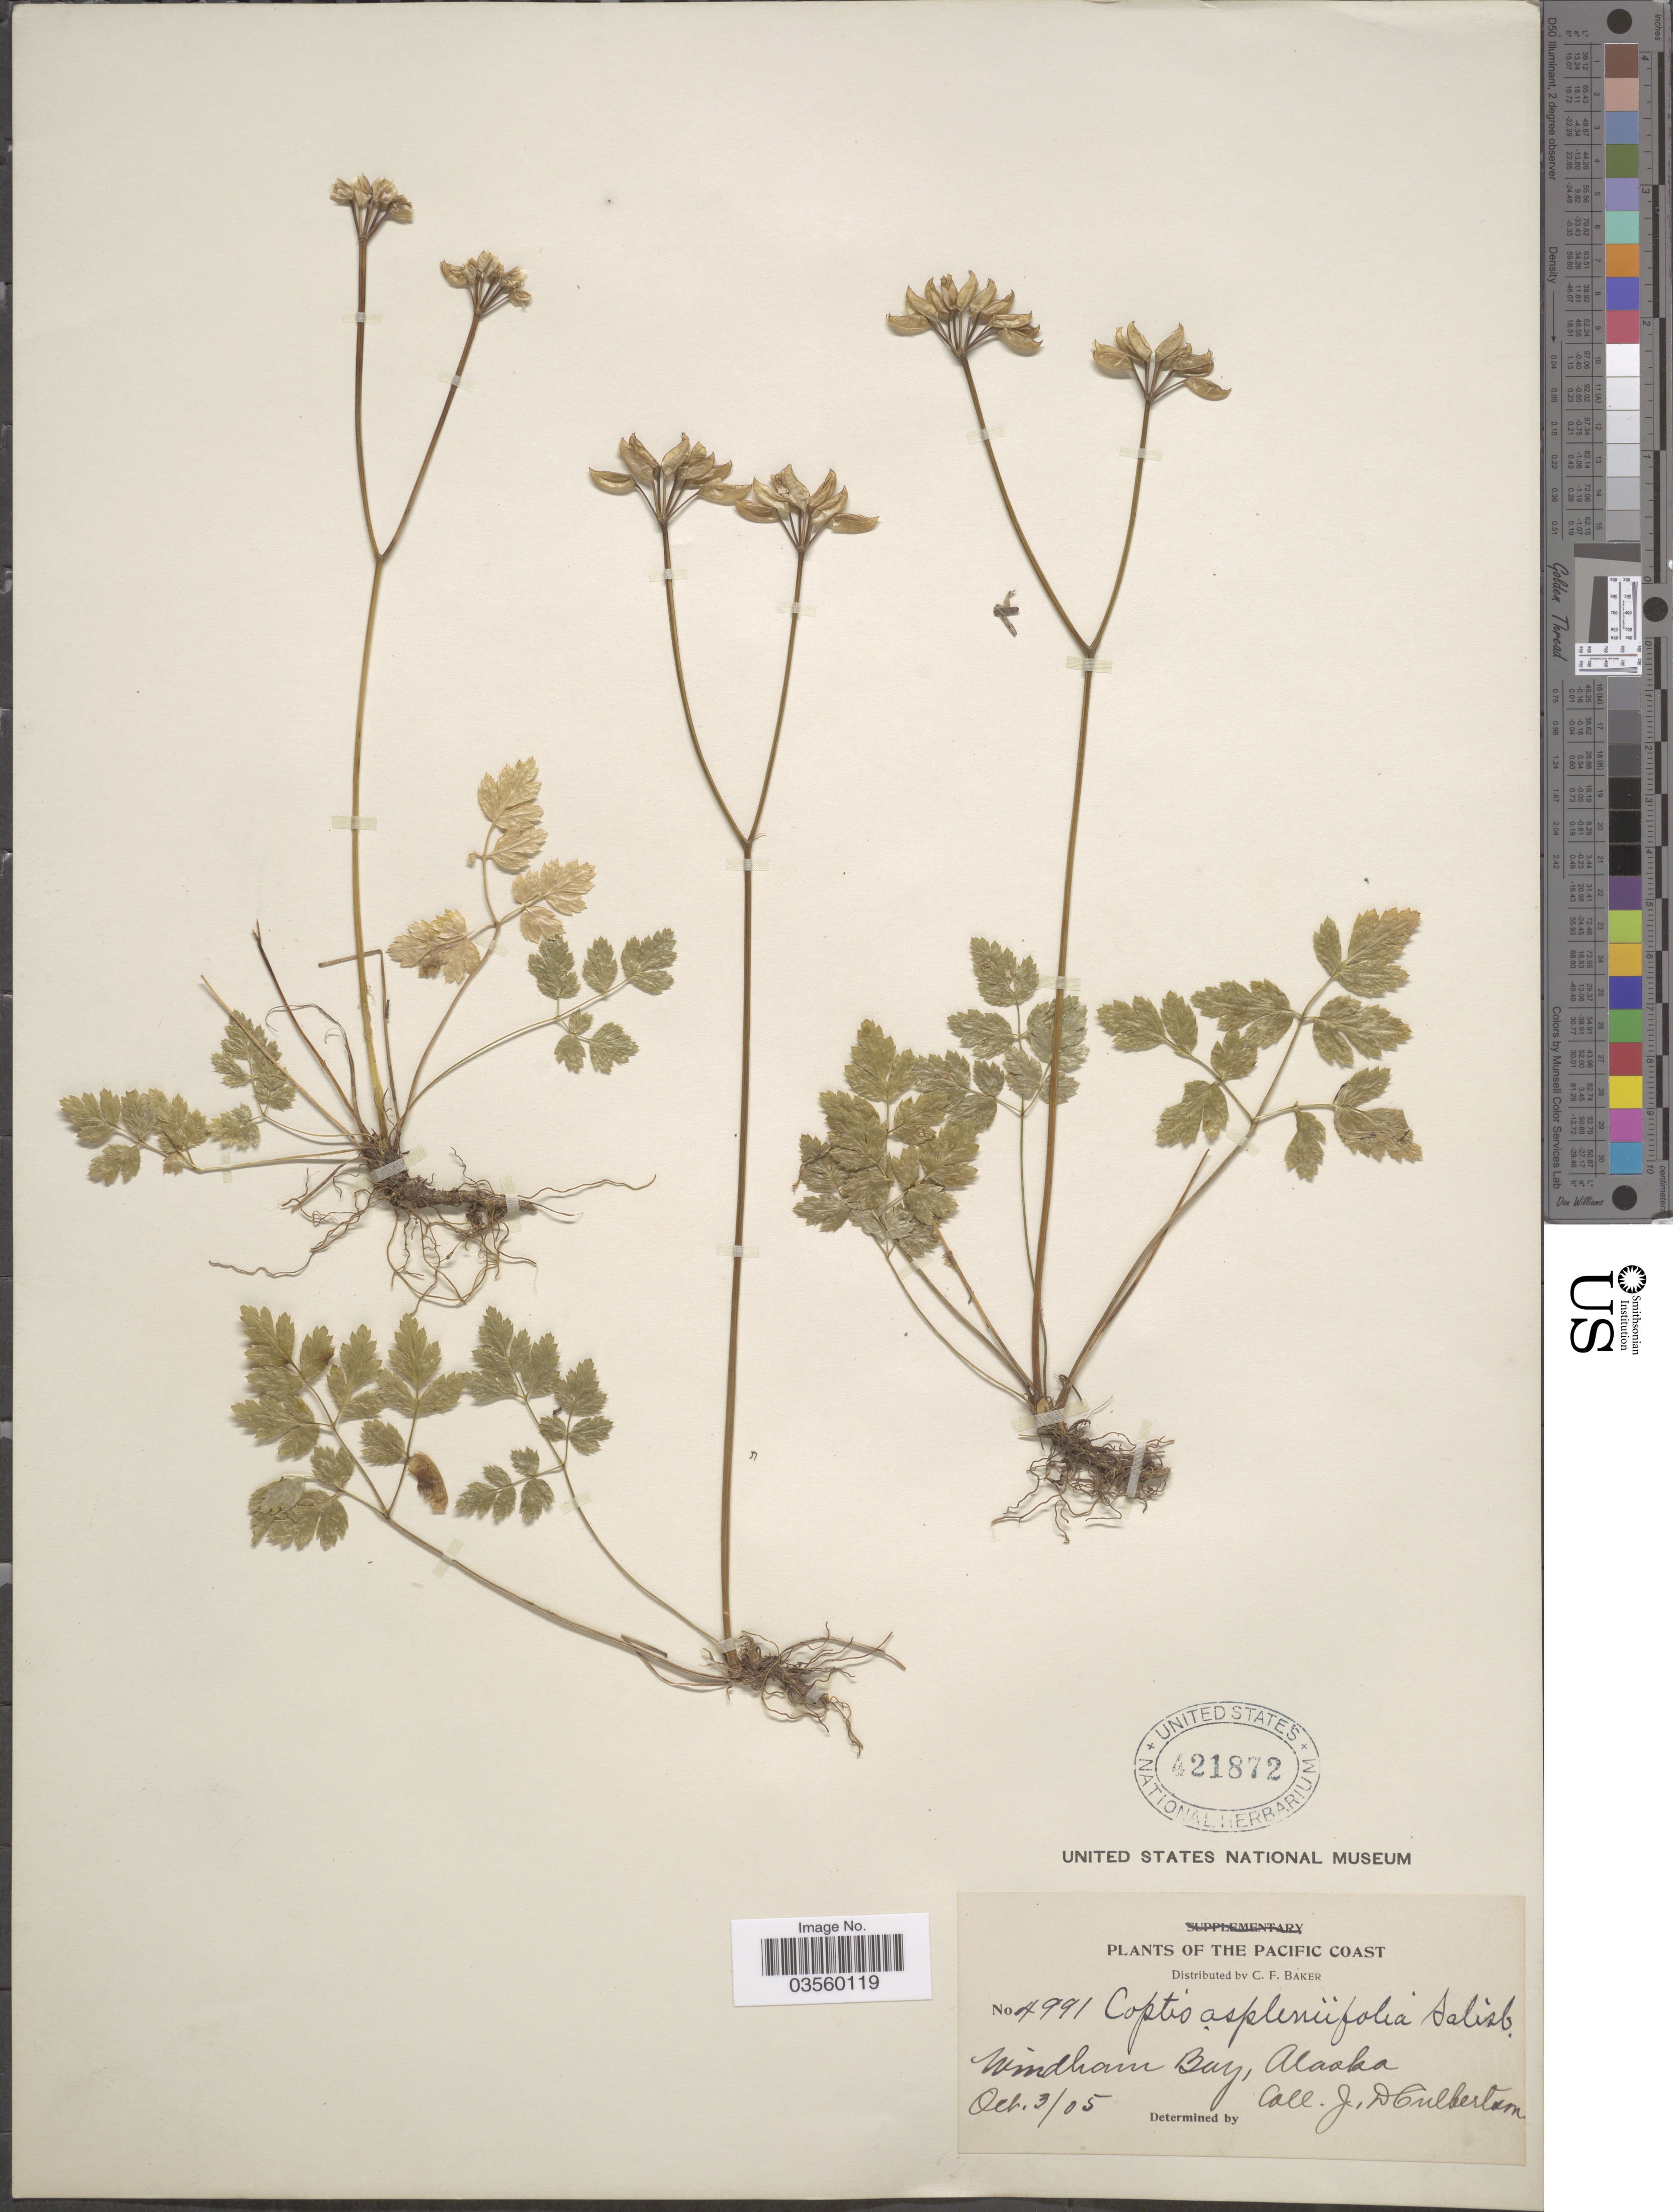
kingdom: Plantae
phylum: Tracheophyta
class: Magnoliopsida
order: Ranunculales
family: Ranunculaceae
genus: Coptis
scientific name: Coptis asplenifolia ined ?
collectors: J. Culbertson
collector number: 4991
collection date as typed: Transcribed d/m/y: 3/10/5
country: United States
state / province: Alaska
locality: The Pacific Coast. Windham Bay.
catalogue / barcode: US 421872